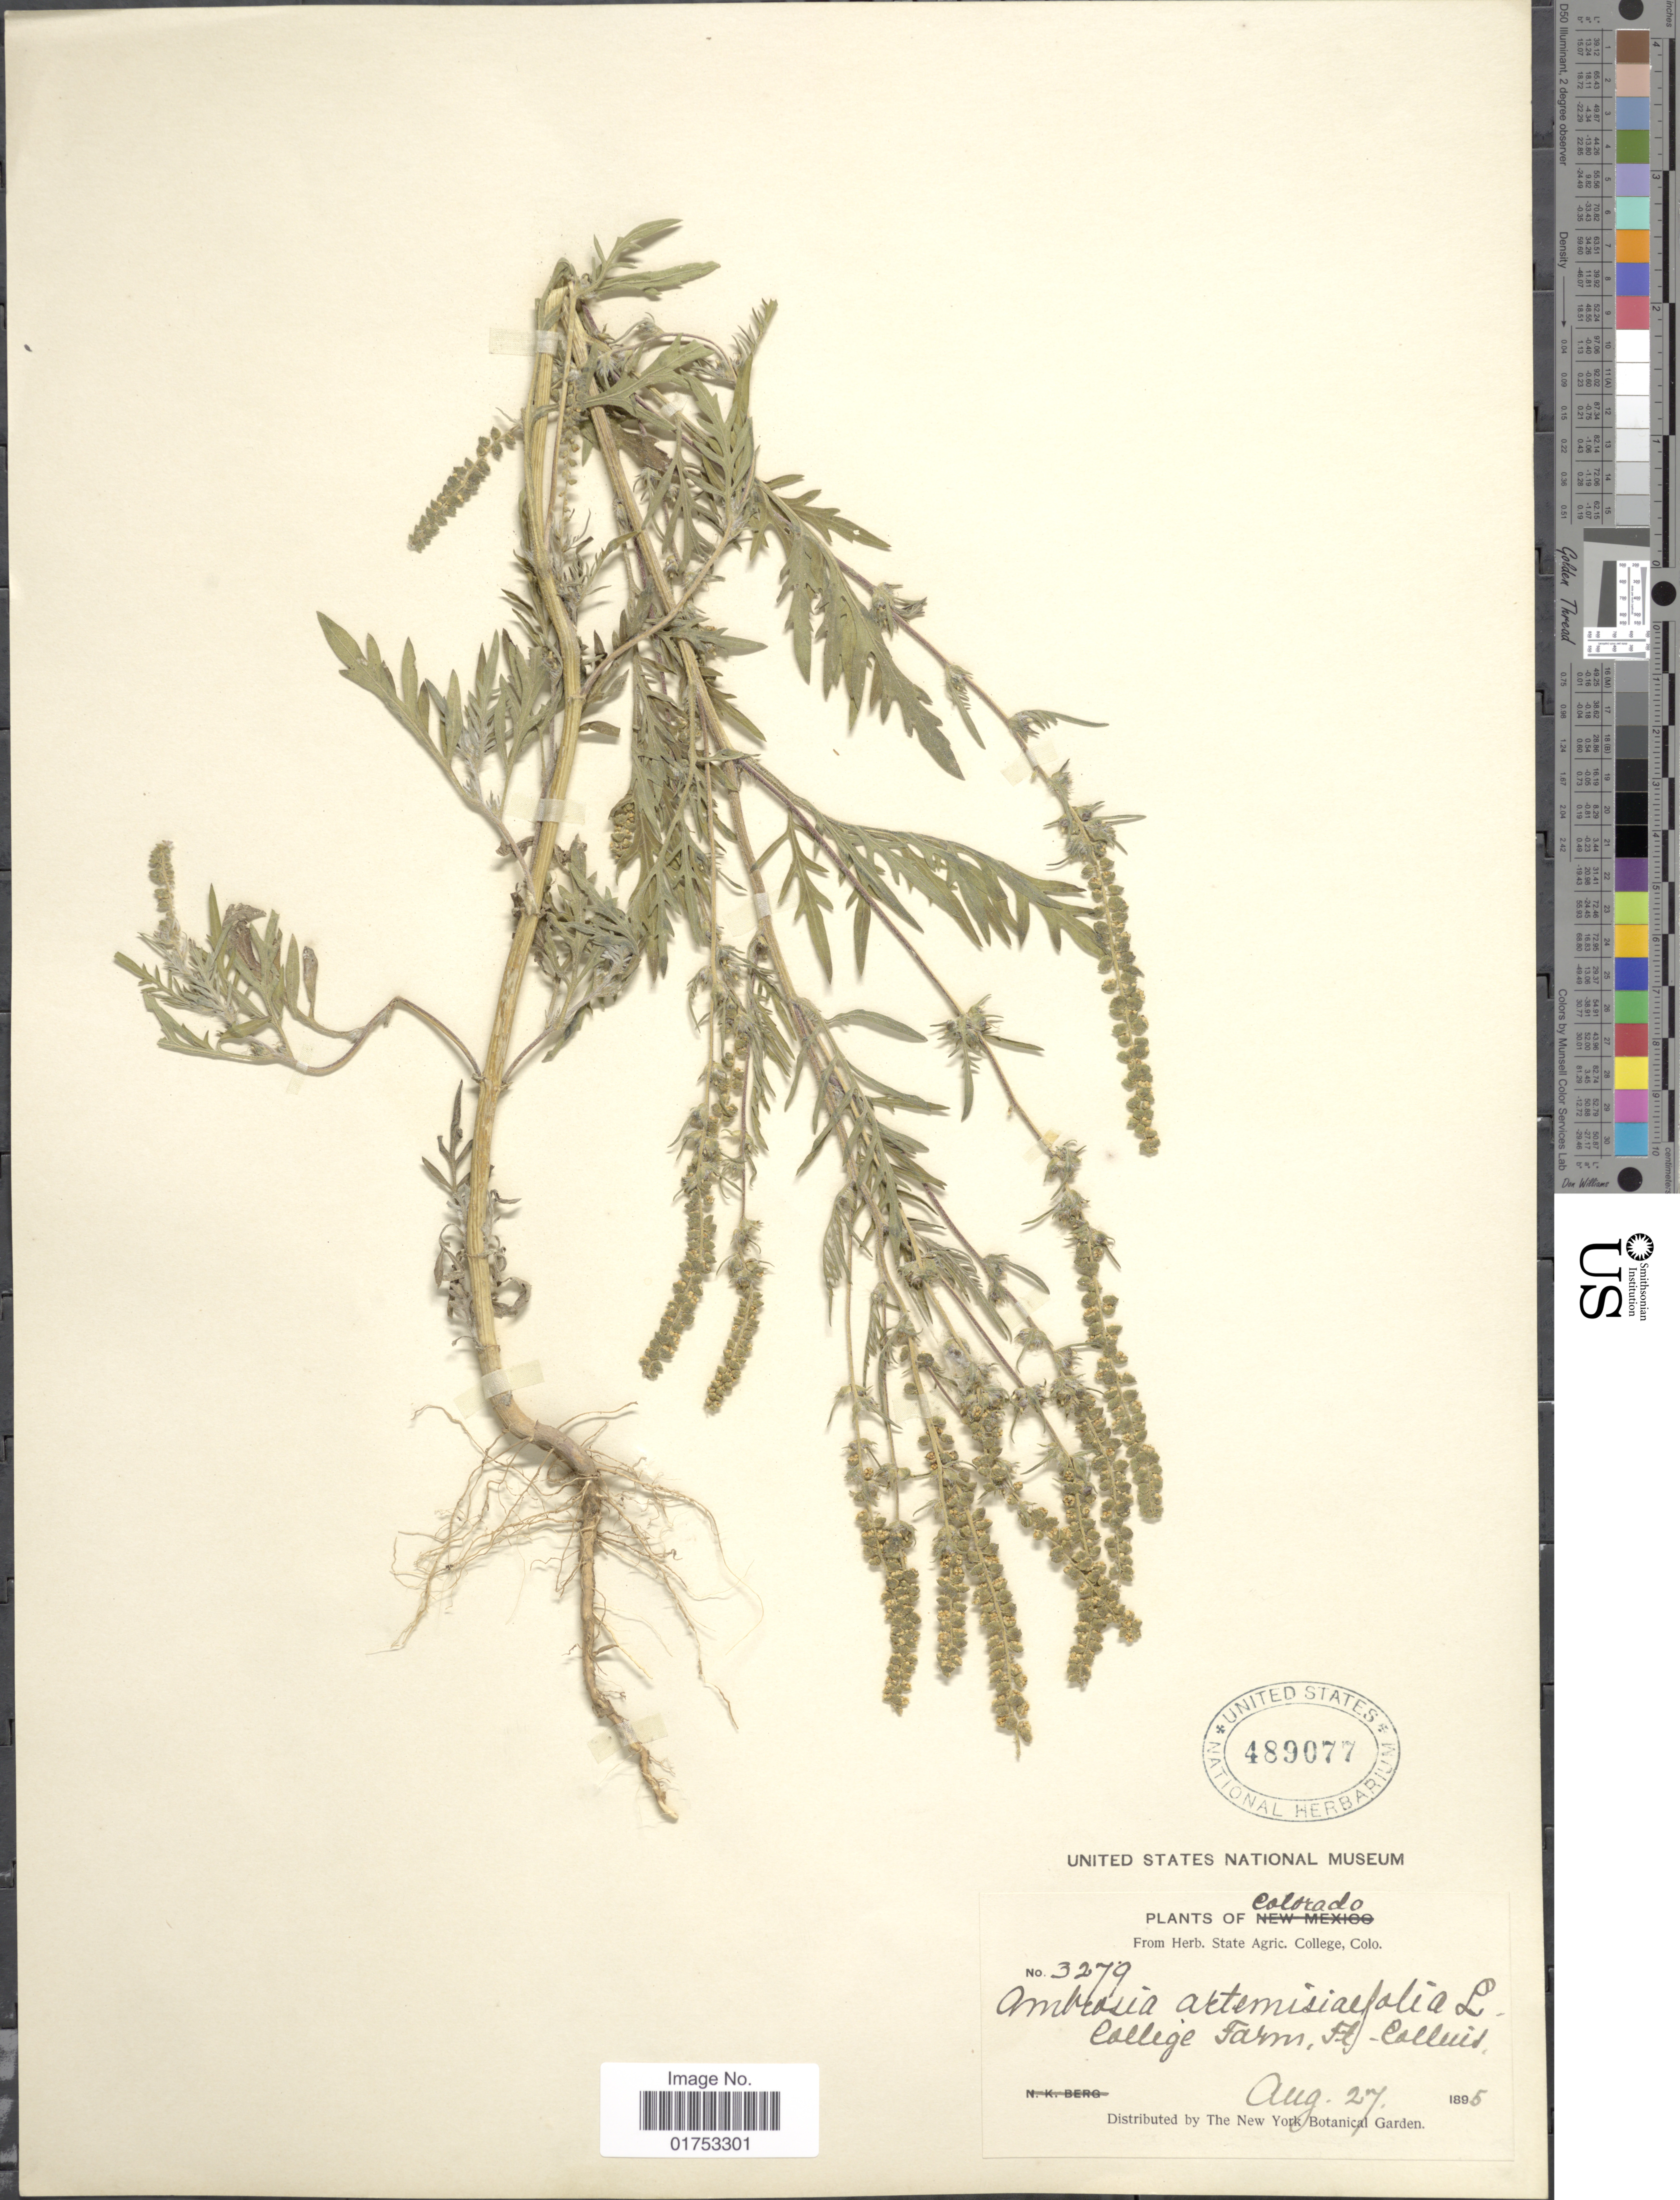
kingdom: Plantae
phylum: Tracheophyta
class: Magnoliopsida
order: Asterales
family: Asteraceae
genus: Ambrosia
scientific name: Ambrosia artemisiifolia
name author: L.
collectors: ex herb. State Agric. College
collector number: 3279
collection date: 1895-08-27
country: United States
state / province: Colorado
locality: College Farm, Ft. Collins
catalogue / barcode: US 489077